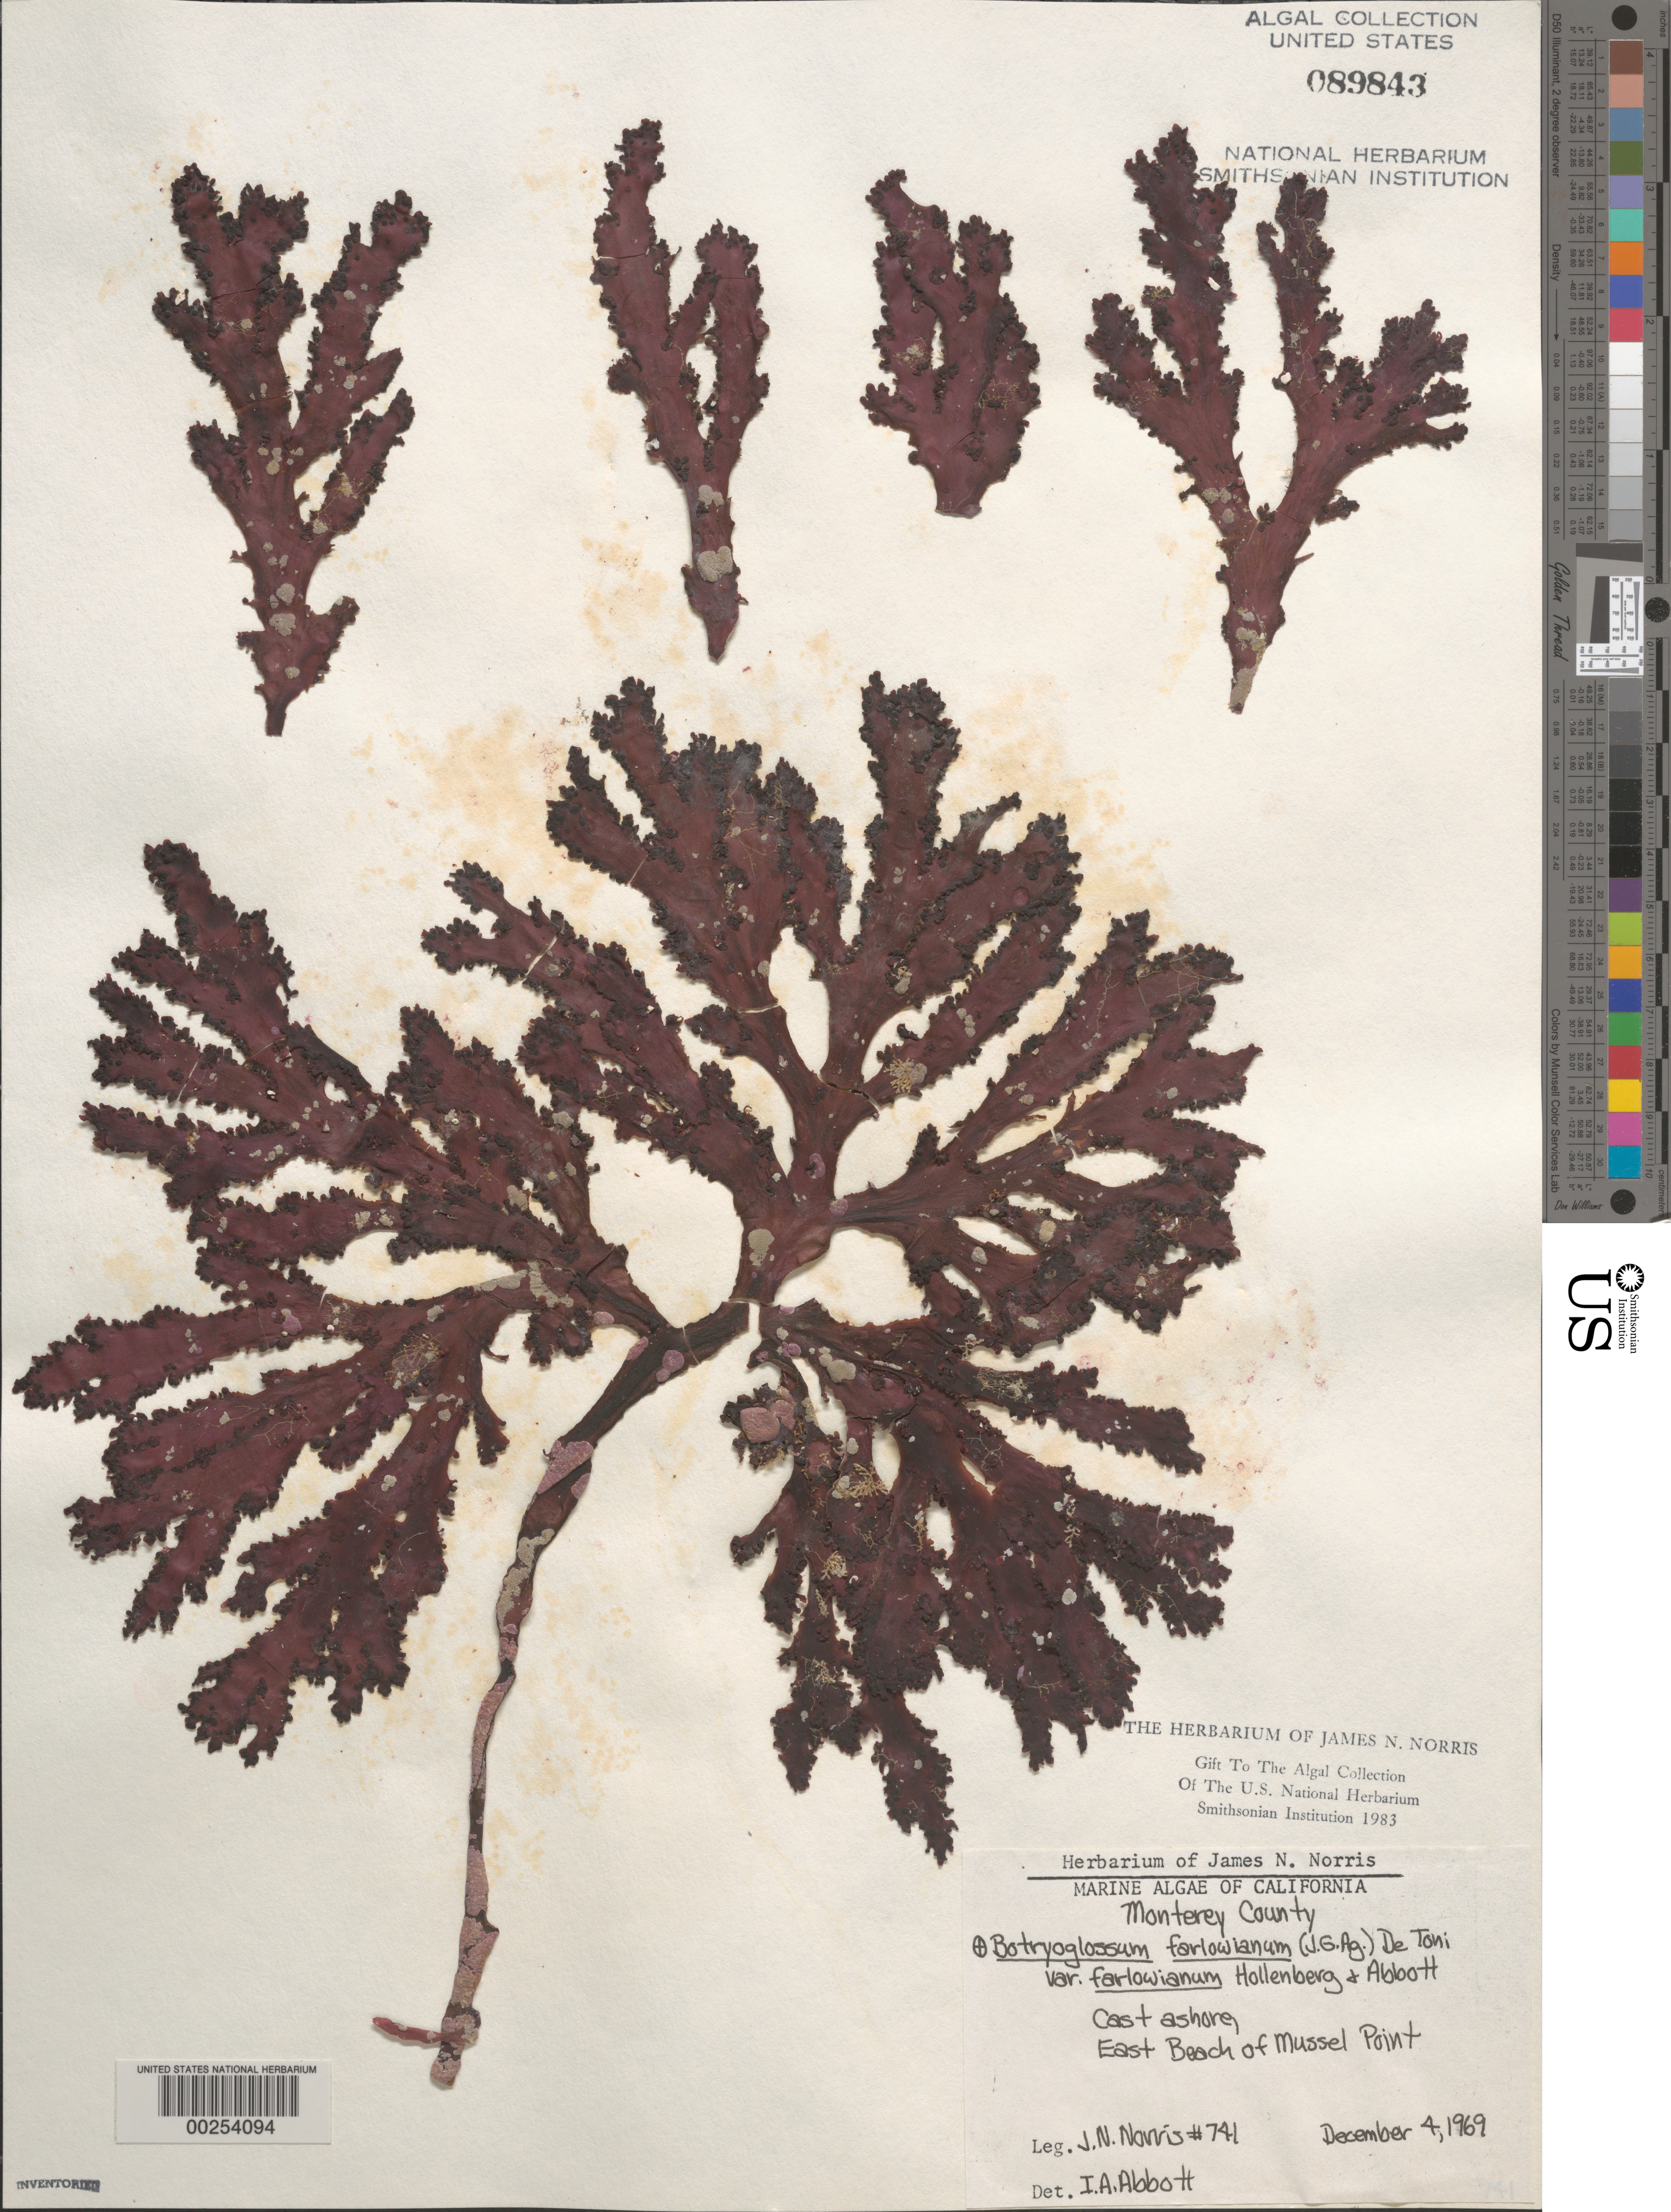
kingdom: Plantae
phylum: Rhodophyta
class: Florideophyceae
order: Ceramiales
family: Delesseriaceae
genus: Botryoglossum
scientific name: Botryoglossum farlowianum var. farlowianum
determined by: Abbott, Isabella A.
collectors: J. N. Norris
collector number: JN-741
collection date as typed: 04 Dec 1969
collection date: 1969-12-04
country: United States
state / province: California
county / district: Monterey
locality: East Beach, Mussel Point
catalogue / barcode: US 89843